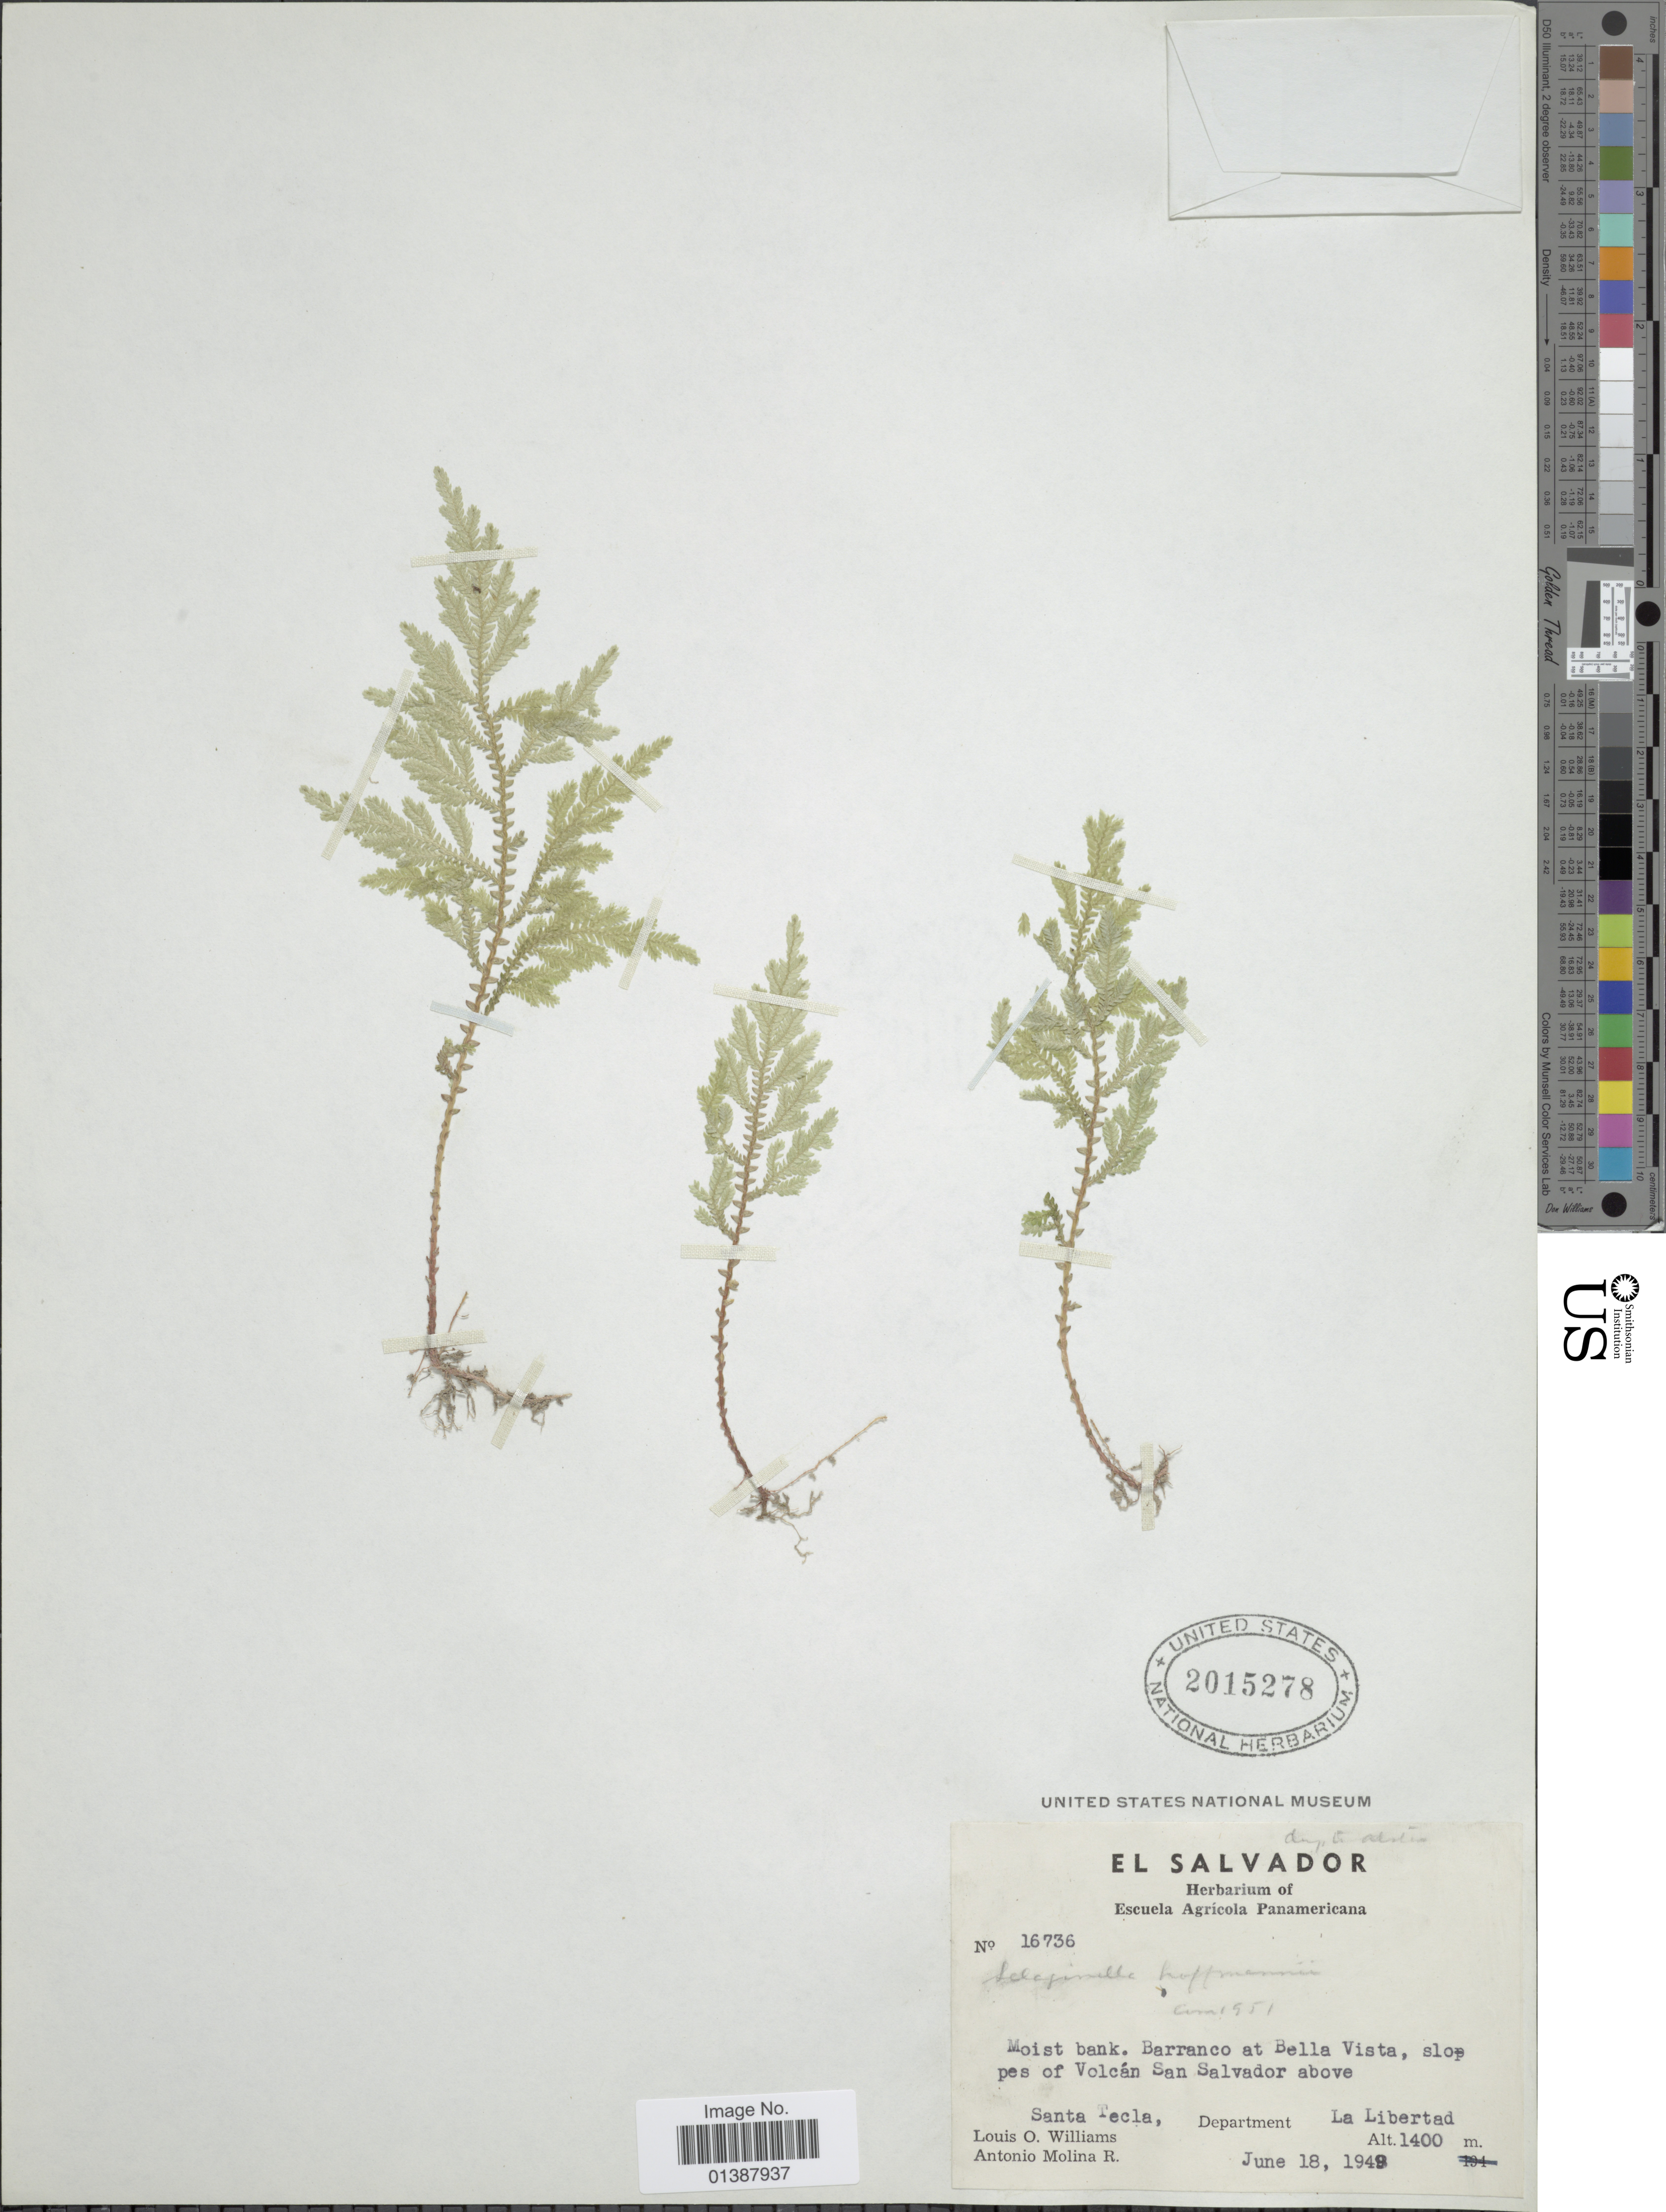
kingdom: Plantae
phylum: Tracheophyta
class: Lycopodiopsida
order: Selaginellales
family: Selaginellaceae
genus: Selaginella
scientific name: Selaginella hoffmannii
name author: Hieron.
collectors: L. O. Williams & A. Molina R.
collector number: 16736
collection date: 1949-06-18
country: El Salvador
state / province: La Libertad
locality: Barranco at Bella Vista, slopes of volcán San Salvador above Santa Tecla, Department La Libertad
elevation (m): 1400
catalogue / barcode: US 2015278